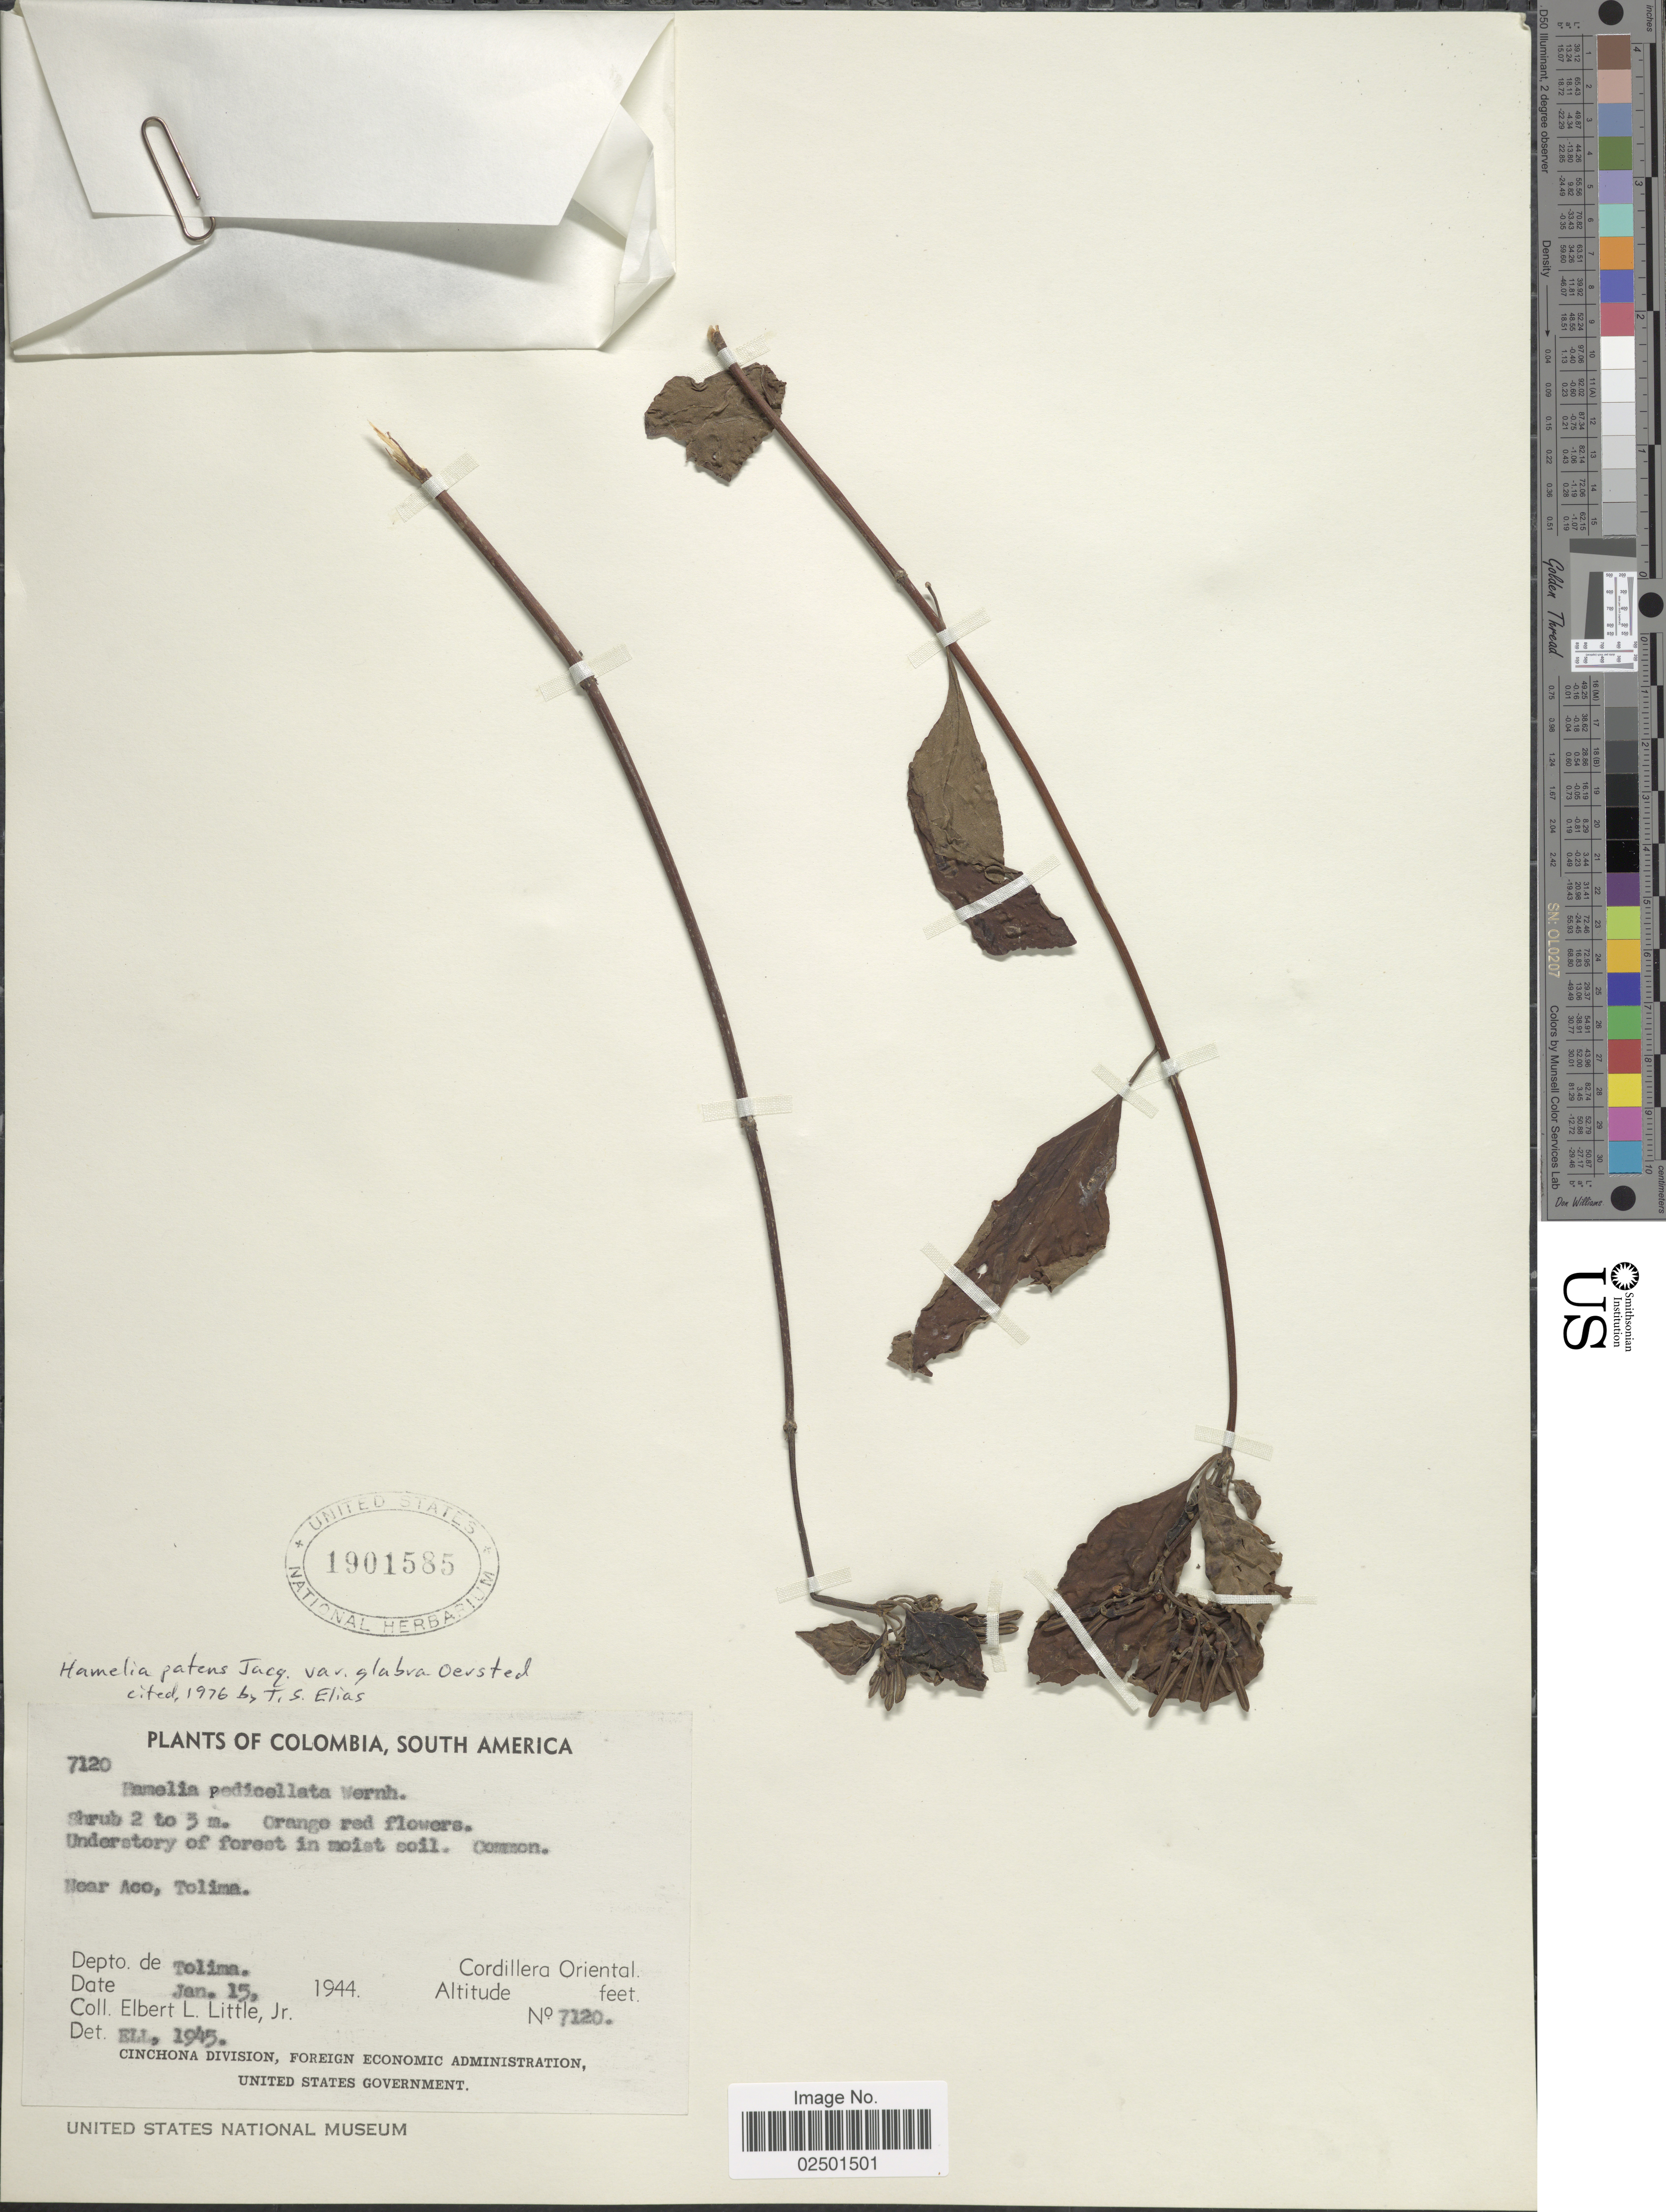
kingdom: Plantae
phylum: Tracheophyta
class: Magnoliopsida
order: Gentianales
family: Rubiaceae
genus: Hamelia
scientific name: Hamelia patens var. glabra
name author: Oerst.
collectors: E. L. Little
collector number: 7120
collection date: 1944-01-15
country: Colombia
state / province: Tolima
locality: Depto. de Tolima. Cordillera Oriental.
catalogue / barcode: US 1901585